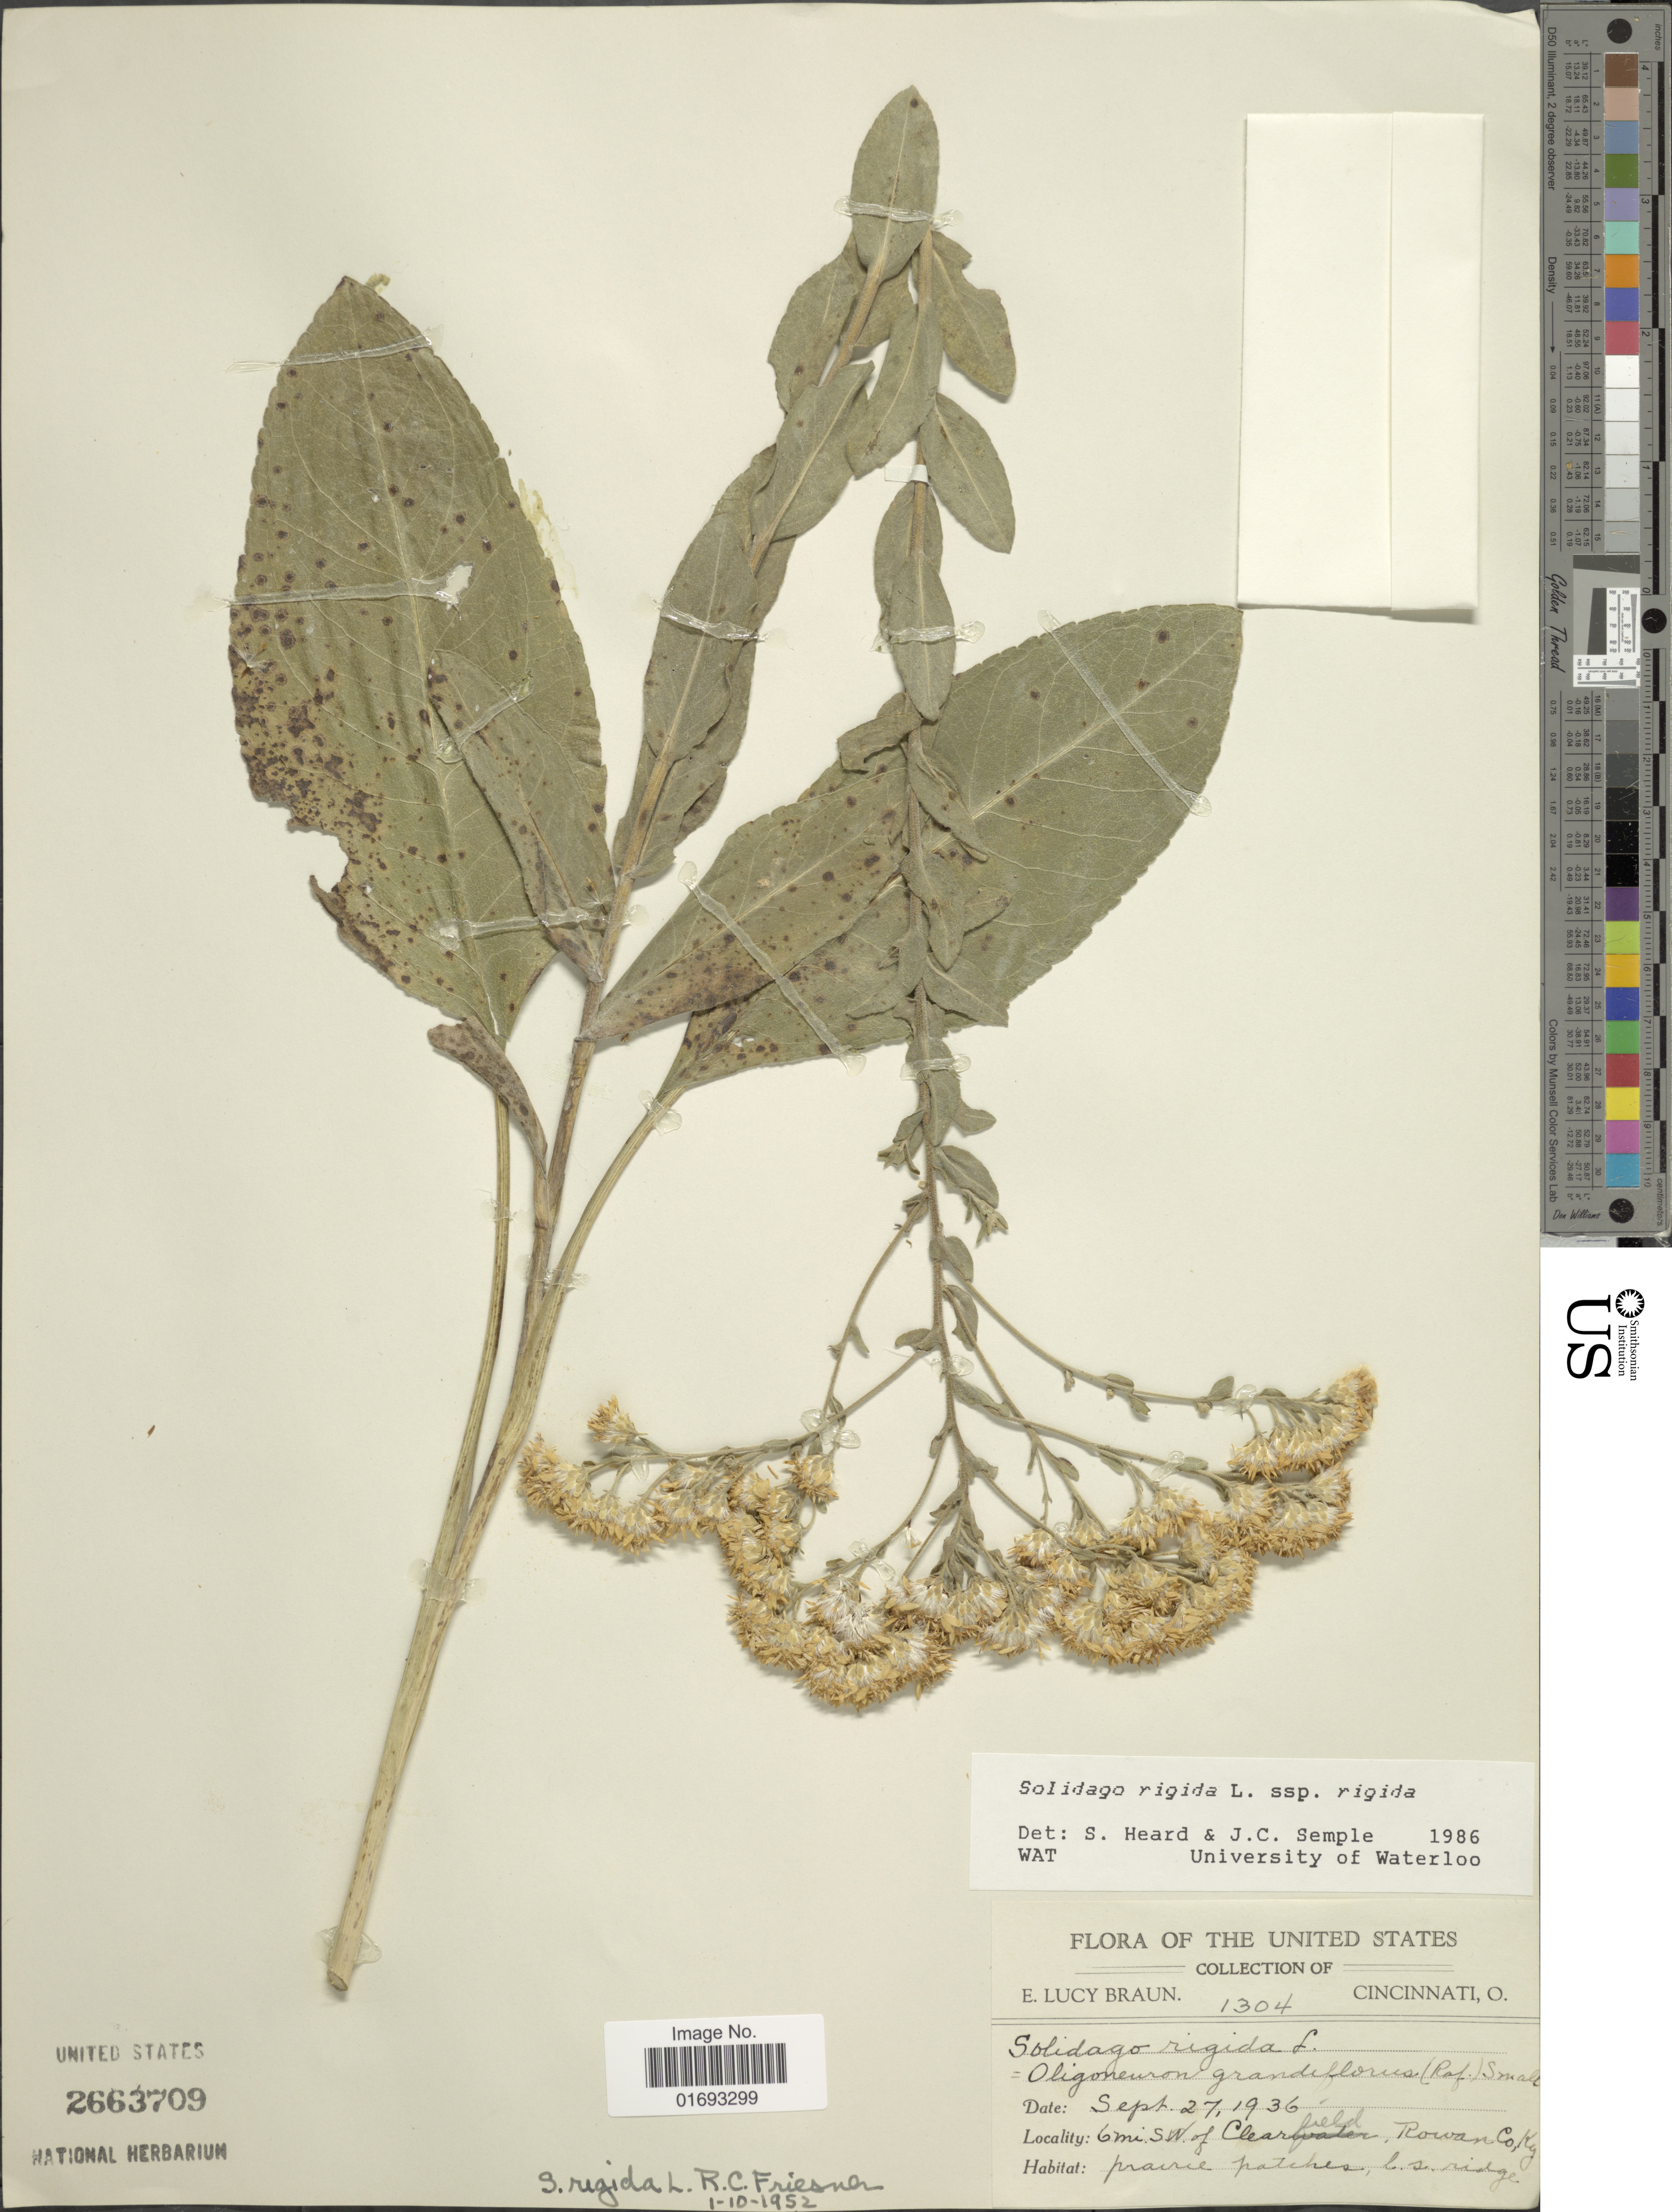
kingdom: Plantae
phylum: Tracheophyta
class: Magnoliopsida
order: Asterales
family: Asteraceae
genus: Oligoneuron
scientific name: Oligoneuron rigidum var. rigidum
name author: (L.) Small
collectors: E. L. Braun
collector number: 1304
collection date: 1936-09-27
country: United States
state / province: Kentucky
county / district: Rowan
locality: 6 mi. SW of Clearfield, prairie patches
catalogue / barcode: US 2663709